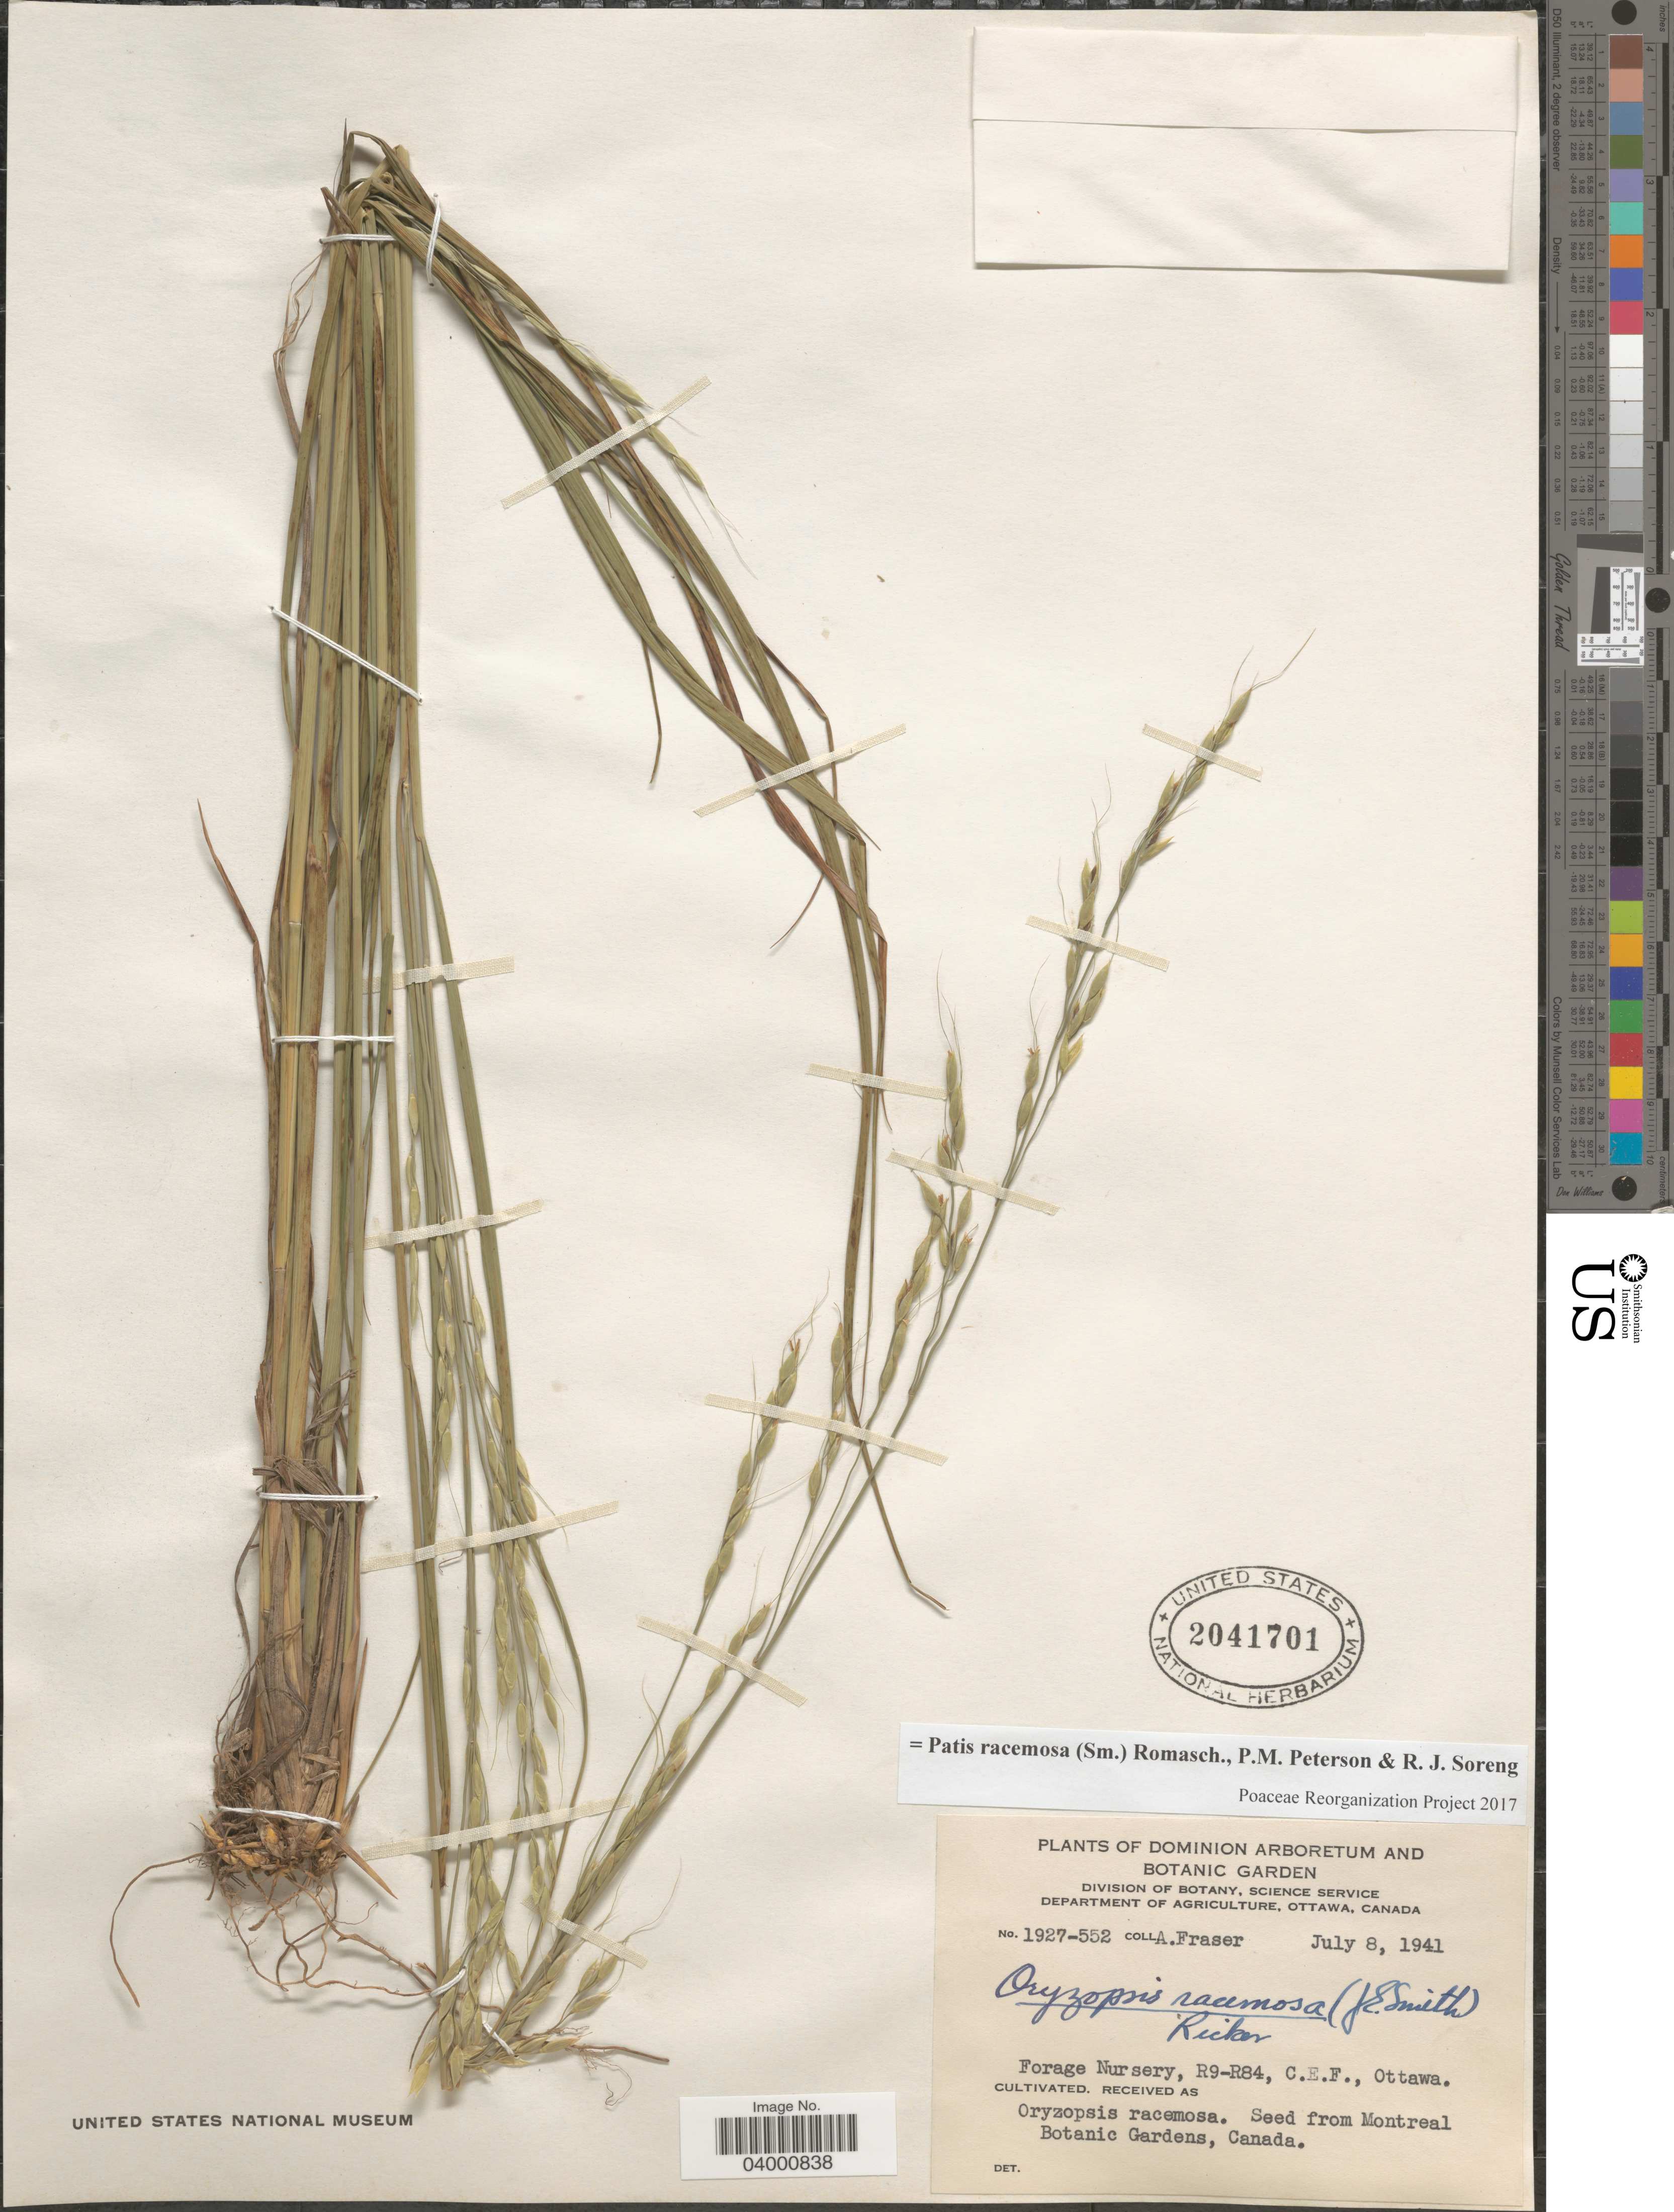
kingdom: Plantae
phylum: Tracheophyta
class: Liliopsida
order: Poales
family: Poaceae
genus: Patis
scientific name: Patis racemosa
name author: (Sm.) Romasch. et al.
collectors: A. Fraser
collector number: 1927-552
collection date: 1941-07-08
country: Canada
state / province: Ontario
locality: Dominion Arboretum and Botanic Garden. Forage Nursery, R9-R84, C. E. F., Ottawa.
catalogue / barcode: US 2041701